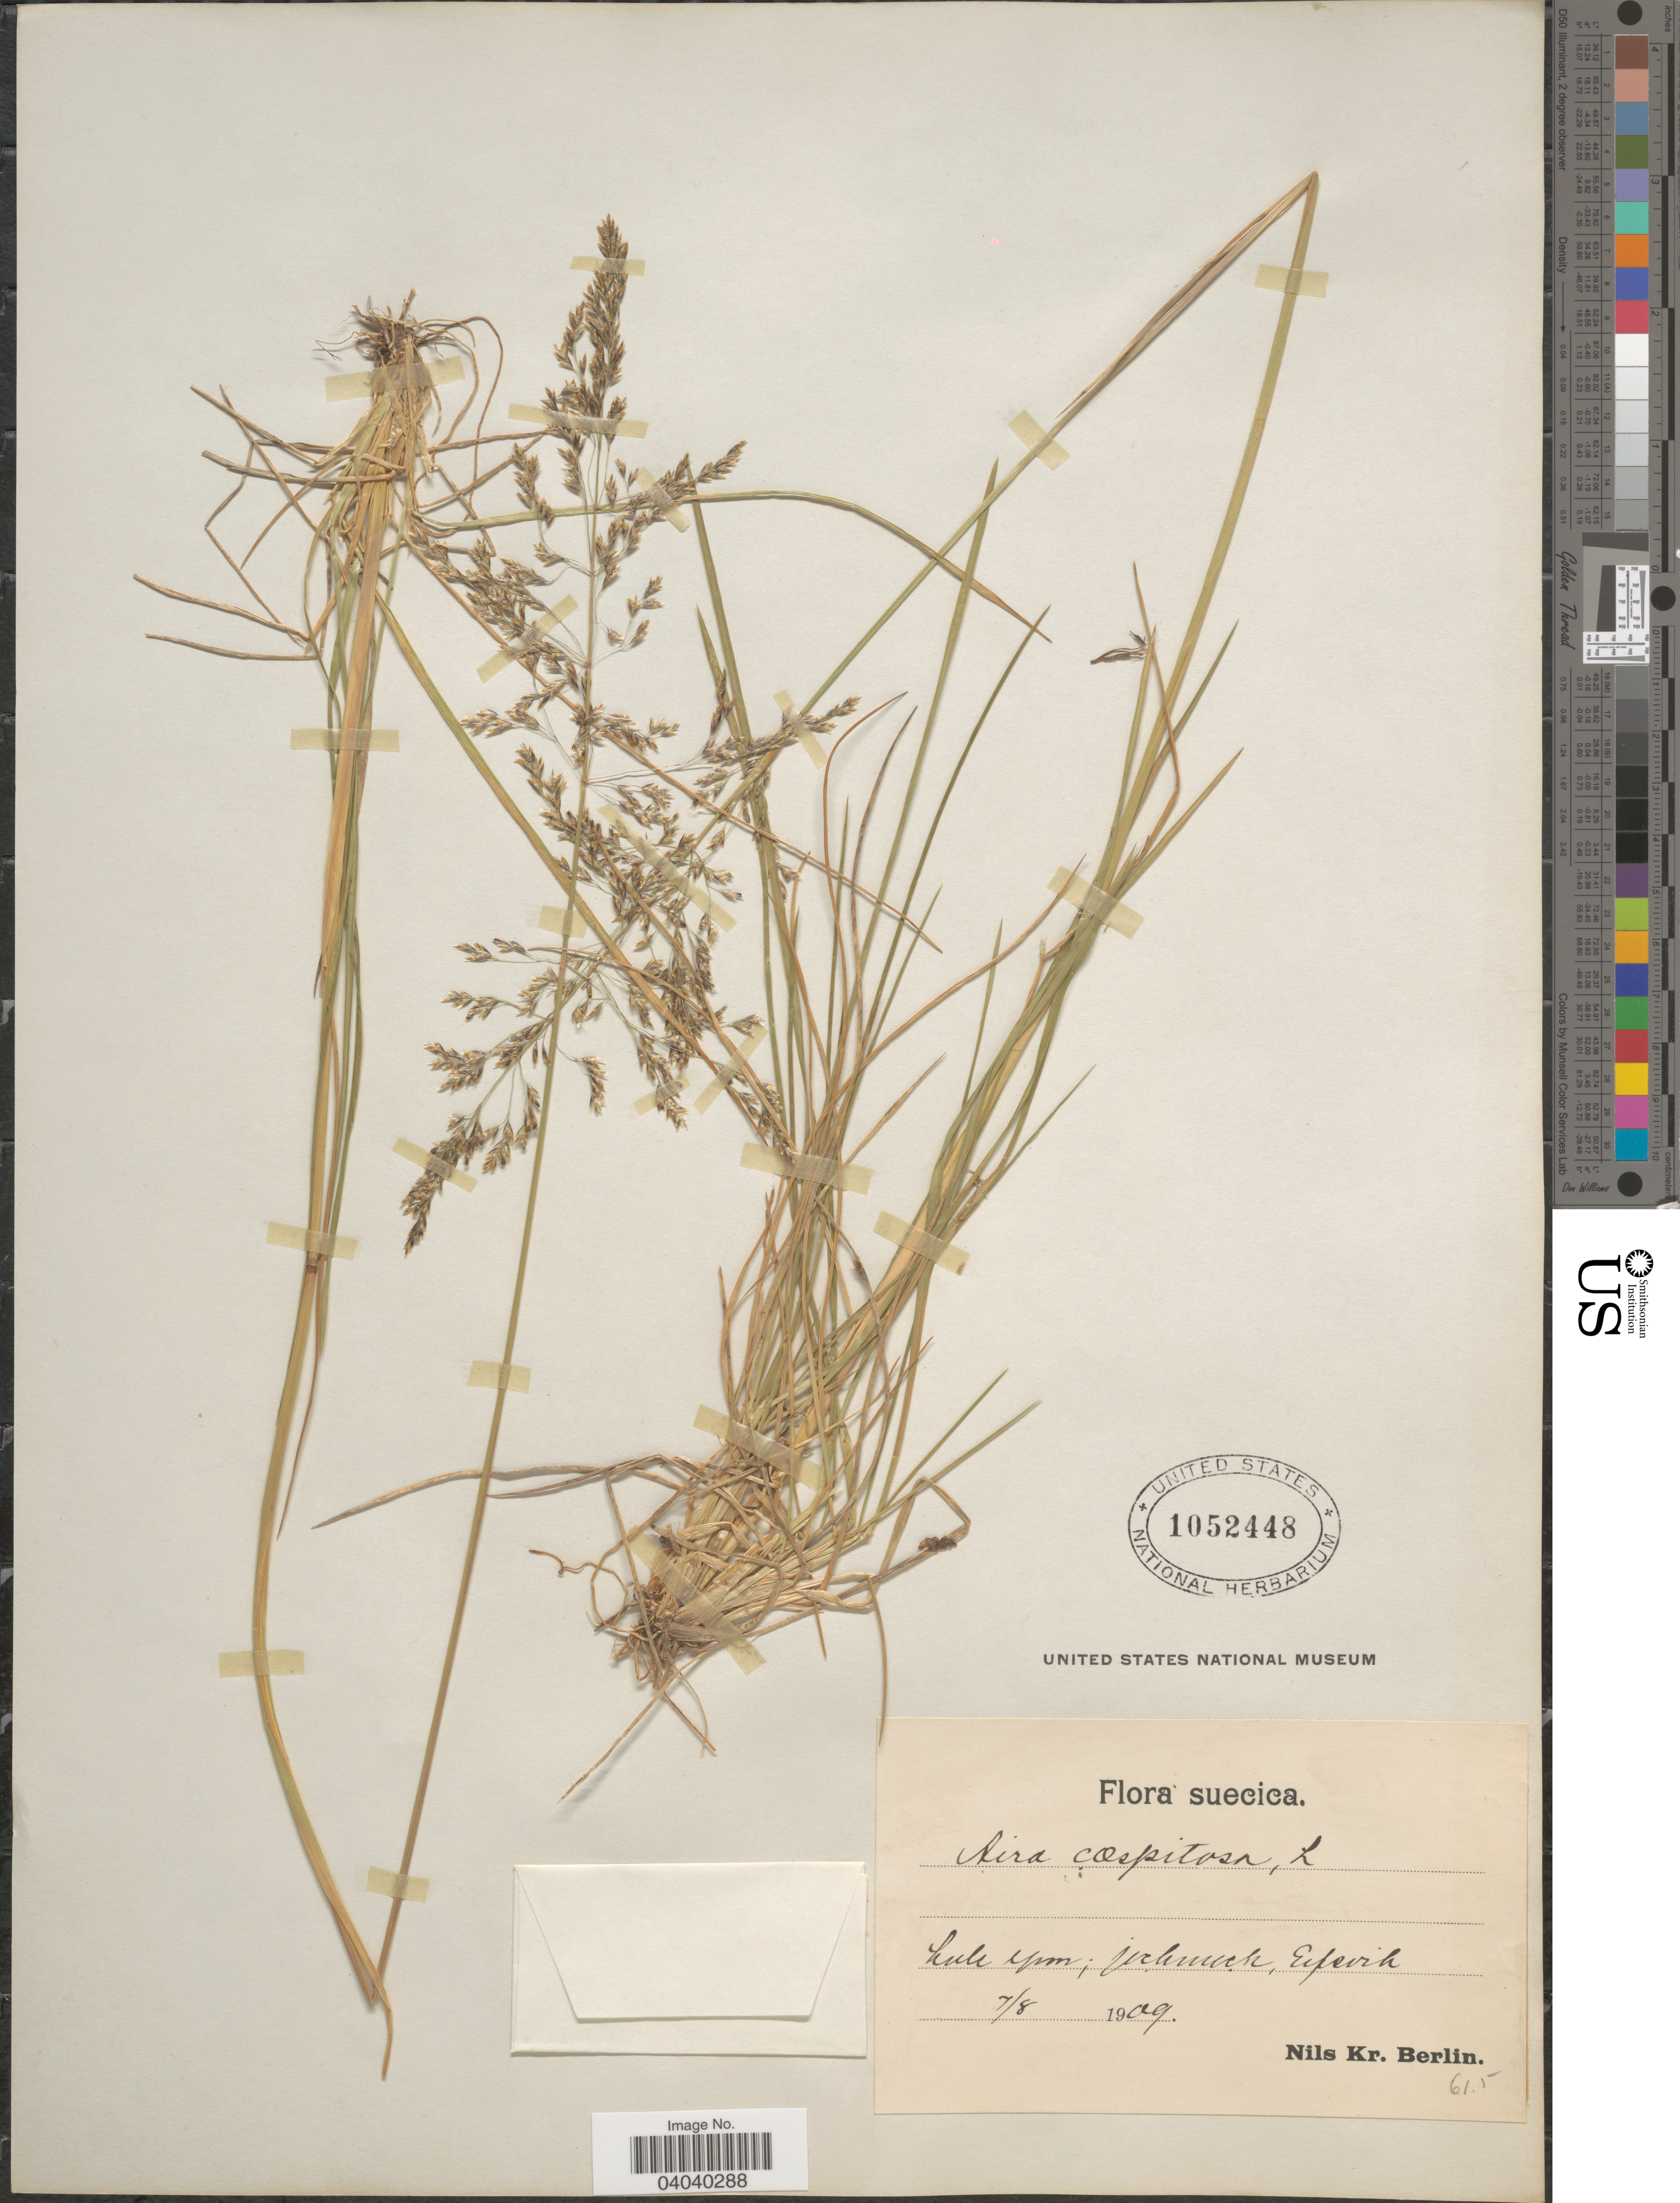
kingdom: Plantae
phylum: Tracheophyta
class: Liliopsida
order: Poales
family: Poaceae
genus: Deschampsia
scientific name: Deschampsia cespitosa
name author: (L.) P. Beauv.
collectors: N. Berlin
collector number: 615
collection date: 1909-08-07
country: Sweden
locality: Lule lpm; Urknuck, Essvik.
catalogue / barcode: US 1052448